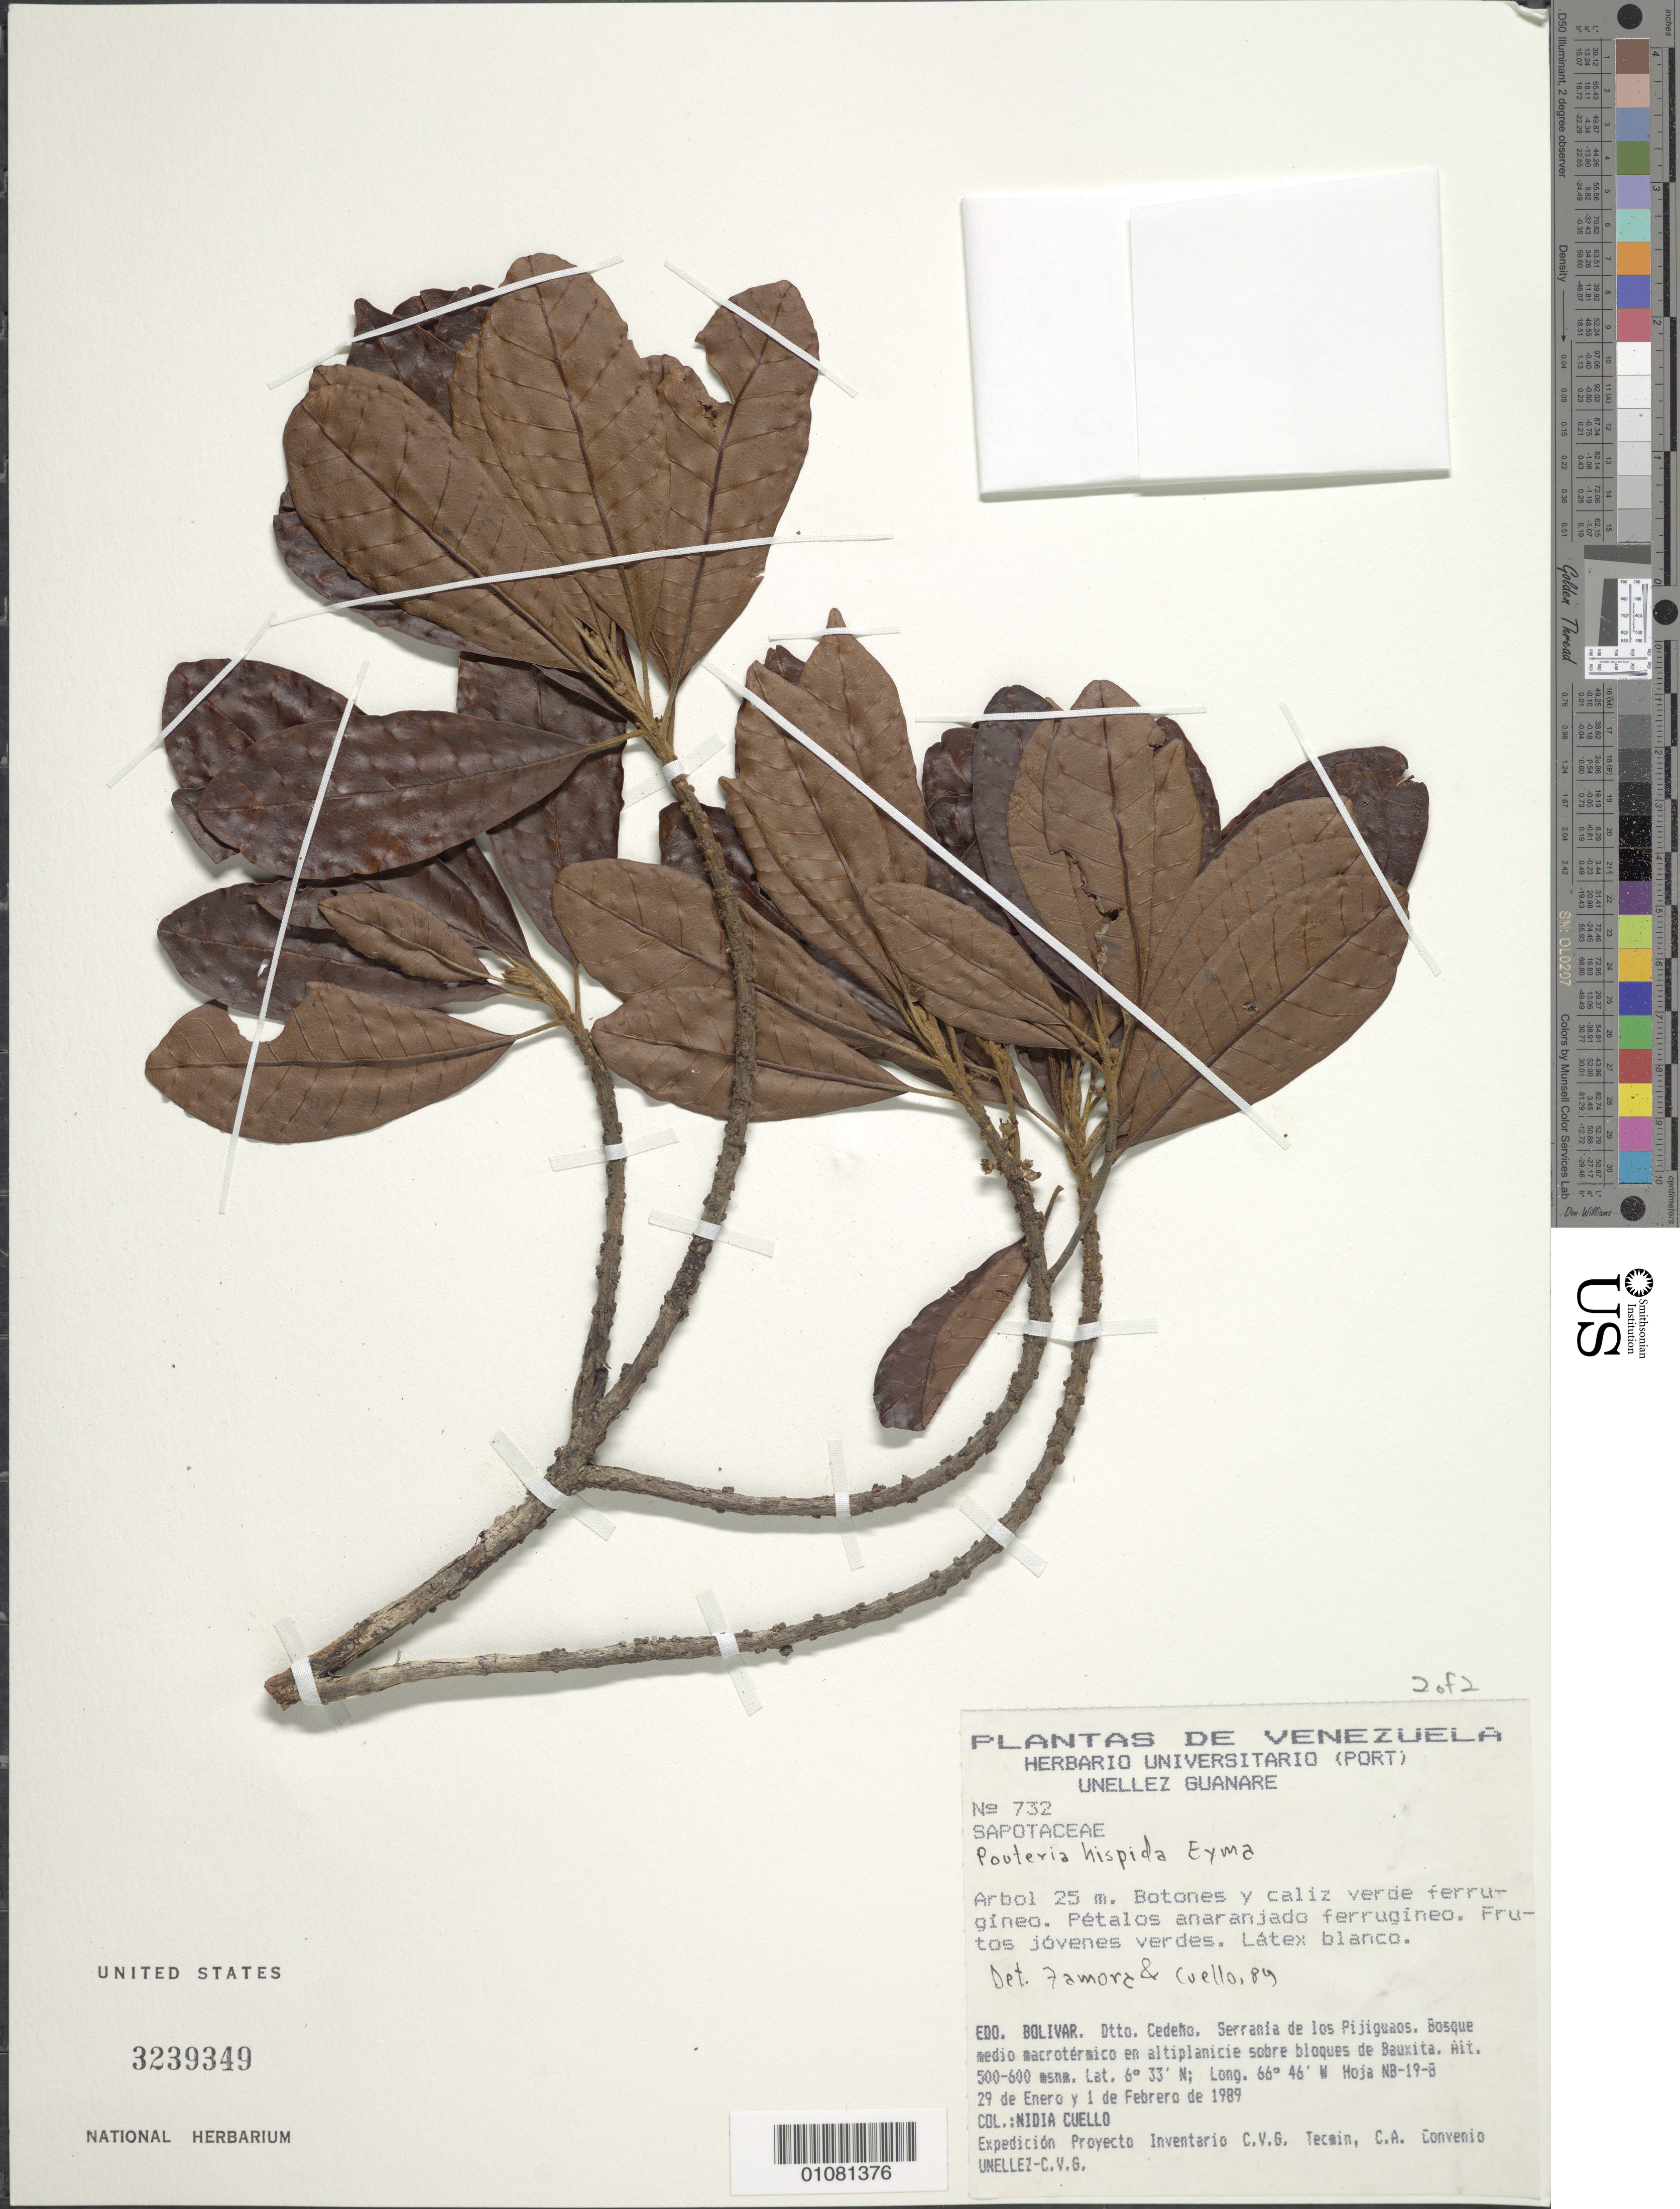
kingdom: Plantae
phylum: Tracheophyta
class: Magnoliopsida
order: Ericales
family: Sapotaceae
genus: Pouteria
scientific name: Pouteria hispida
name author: Eyma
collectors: N. L. Cuello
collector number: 732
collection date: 1989-01-29/1989-02-01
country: Venezuela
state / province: Bolívar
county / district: Cedeño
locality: Serranía de los Pijiguaos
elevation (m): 500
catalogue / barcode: US 3239349